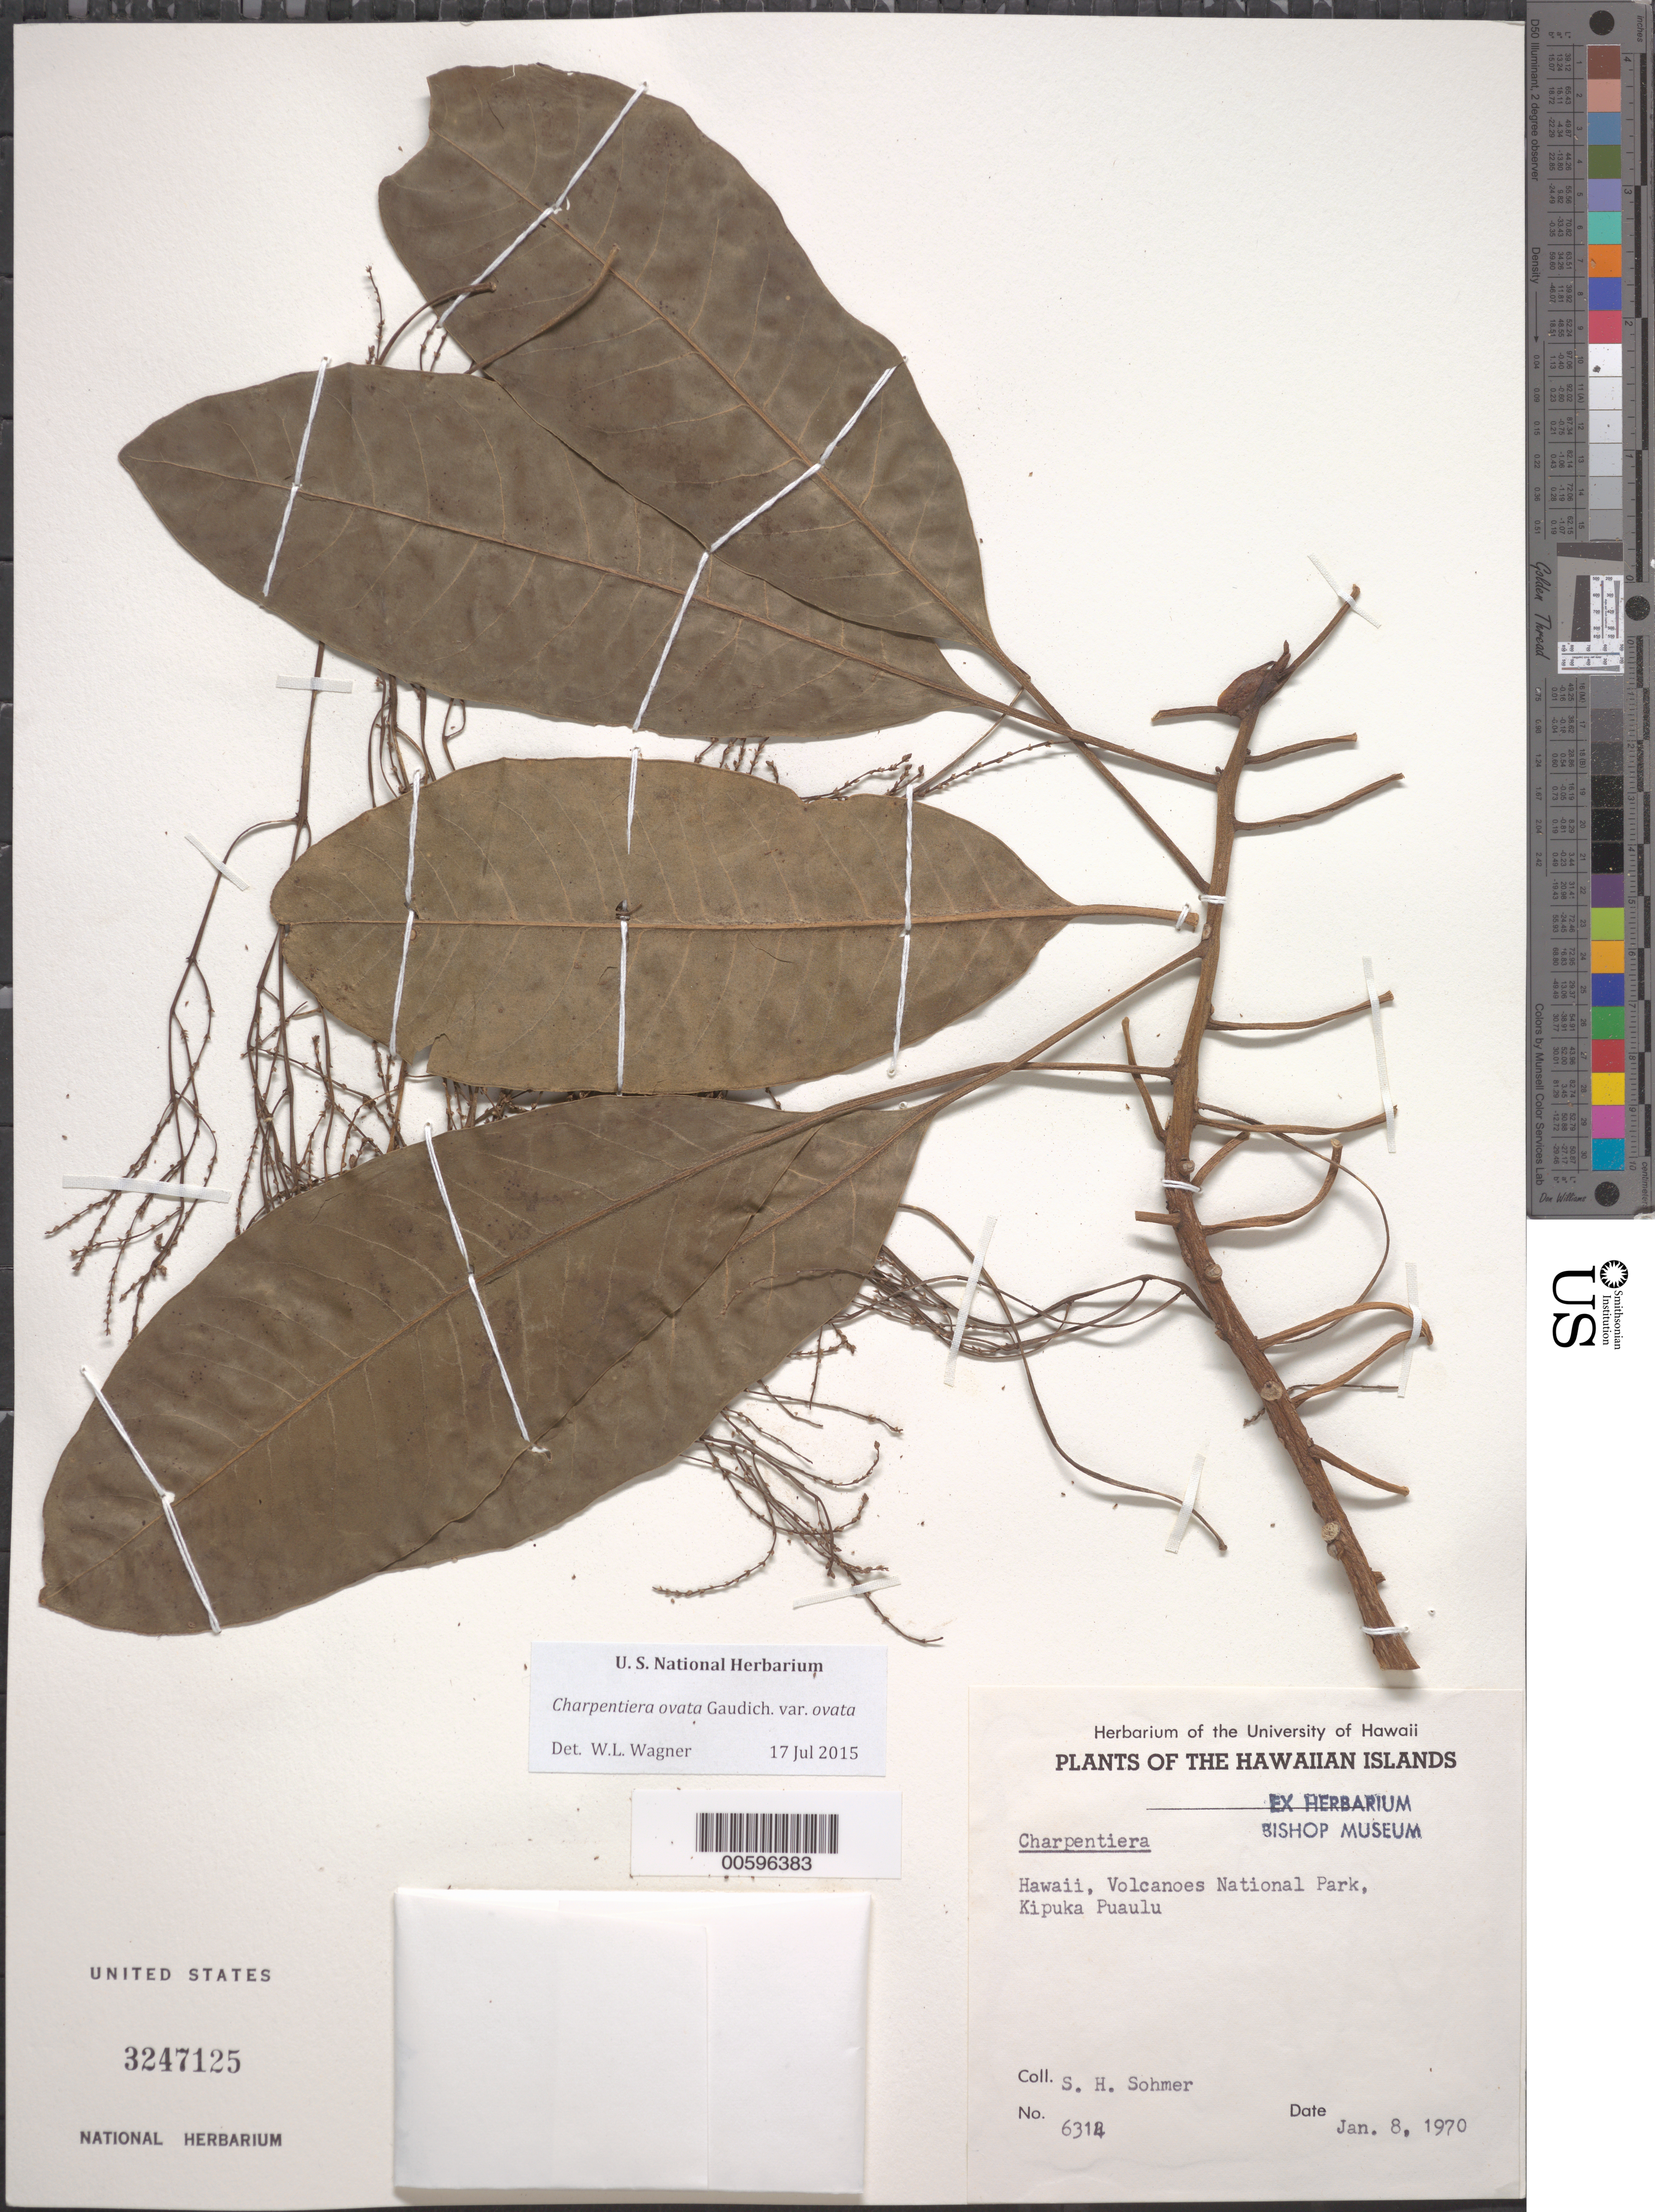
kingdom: Plantae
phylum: Tracheophyta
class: Magnoliopsida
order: Caryophyllales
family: Amaranthaceae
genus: Charpentiera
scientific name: Charpentiera ovata var. ovata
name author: Gaudich.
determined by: Wagner, W. L., (BOT), Smithsonian Institution - National Museum of Natural History (UNITED STATES)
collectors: S. H. Sohmer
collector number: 6314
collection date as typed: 8 Jan 1970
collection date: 1970-01-08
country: United States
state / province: Hawaii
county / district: Hawaii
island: Hawaii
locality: Volcanoes National Park, Kipuka Puaulu.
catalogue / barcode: US 3247125